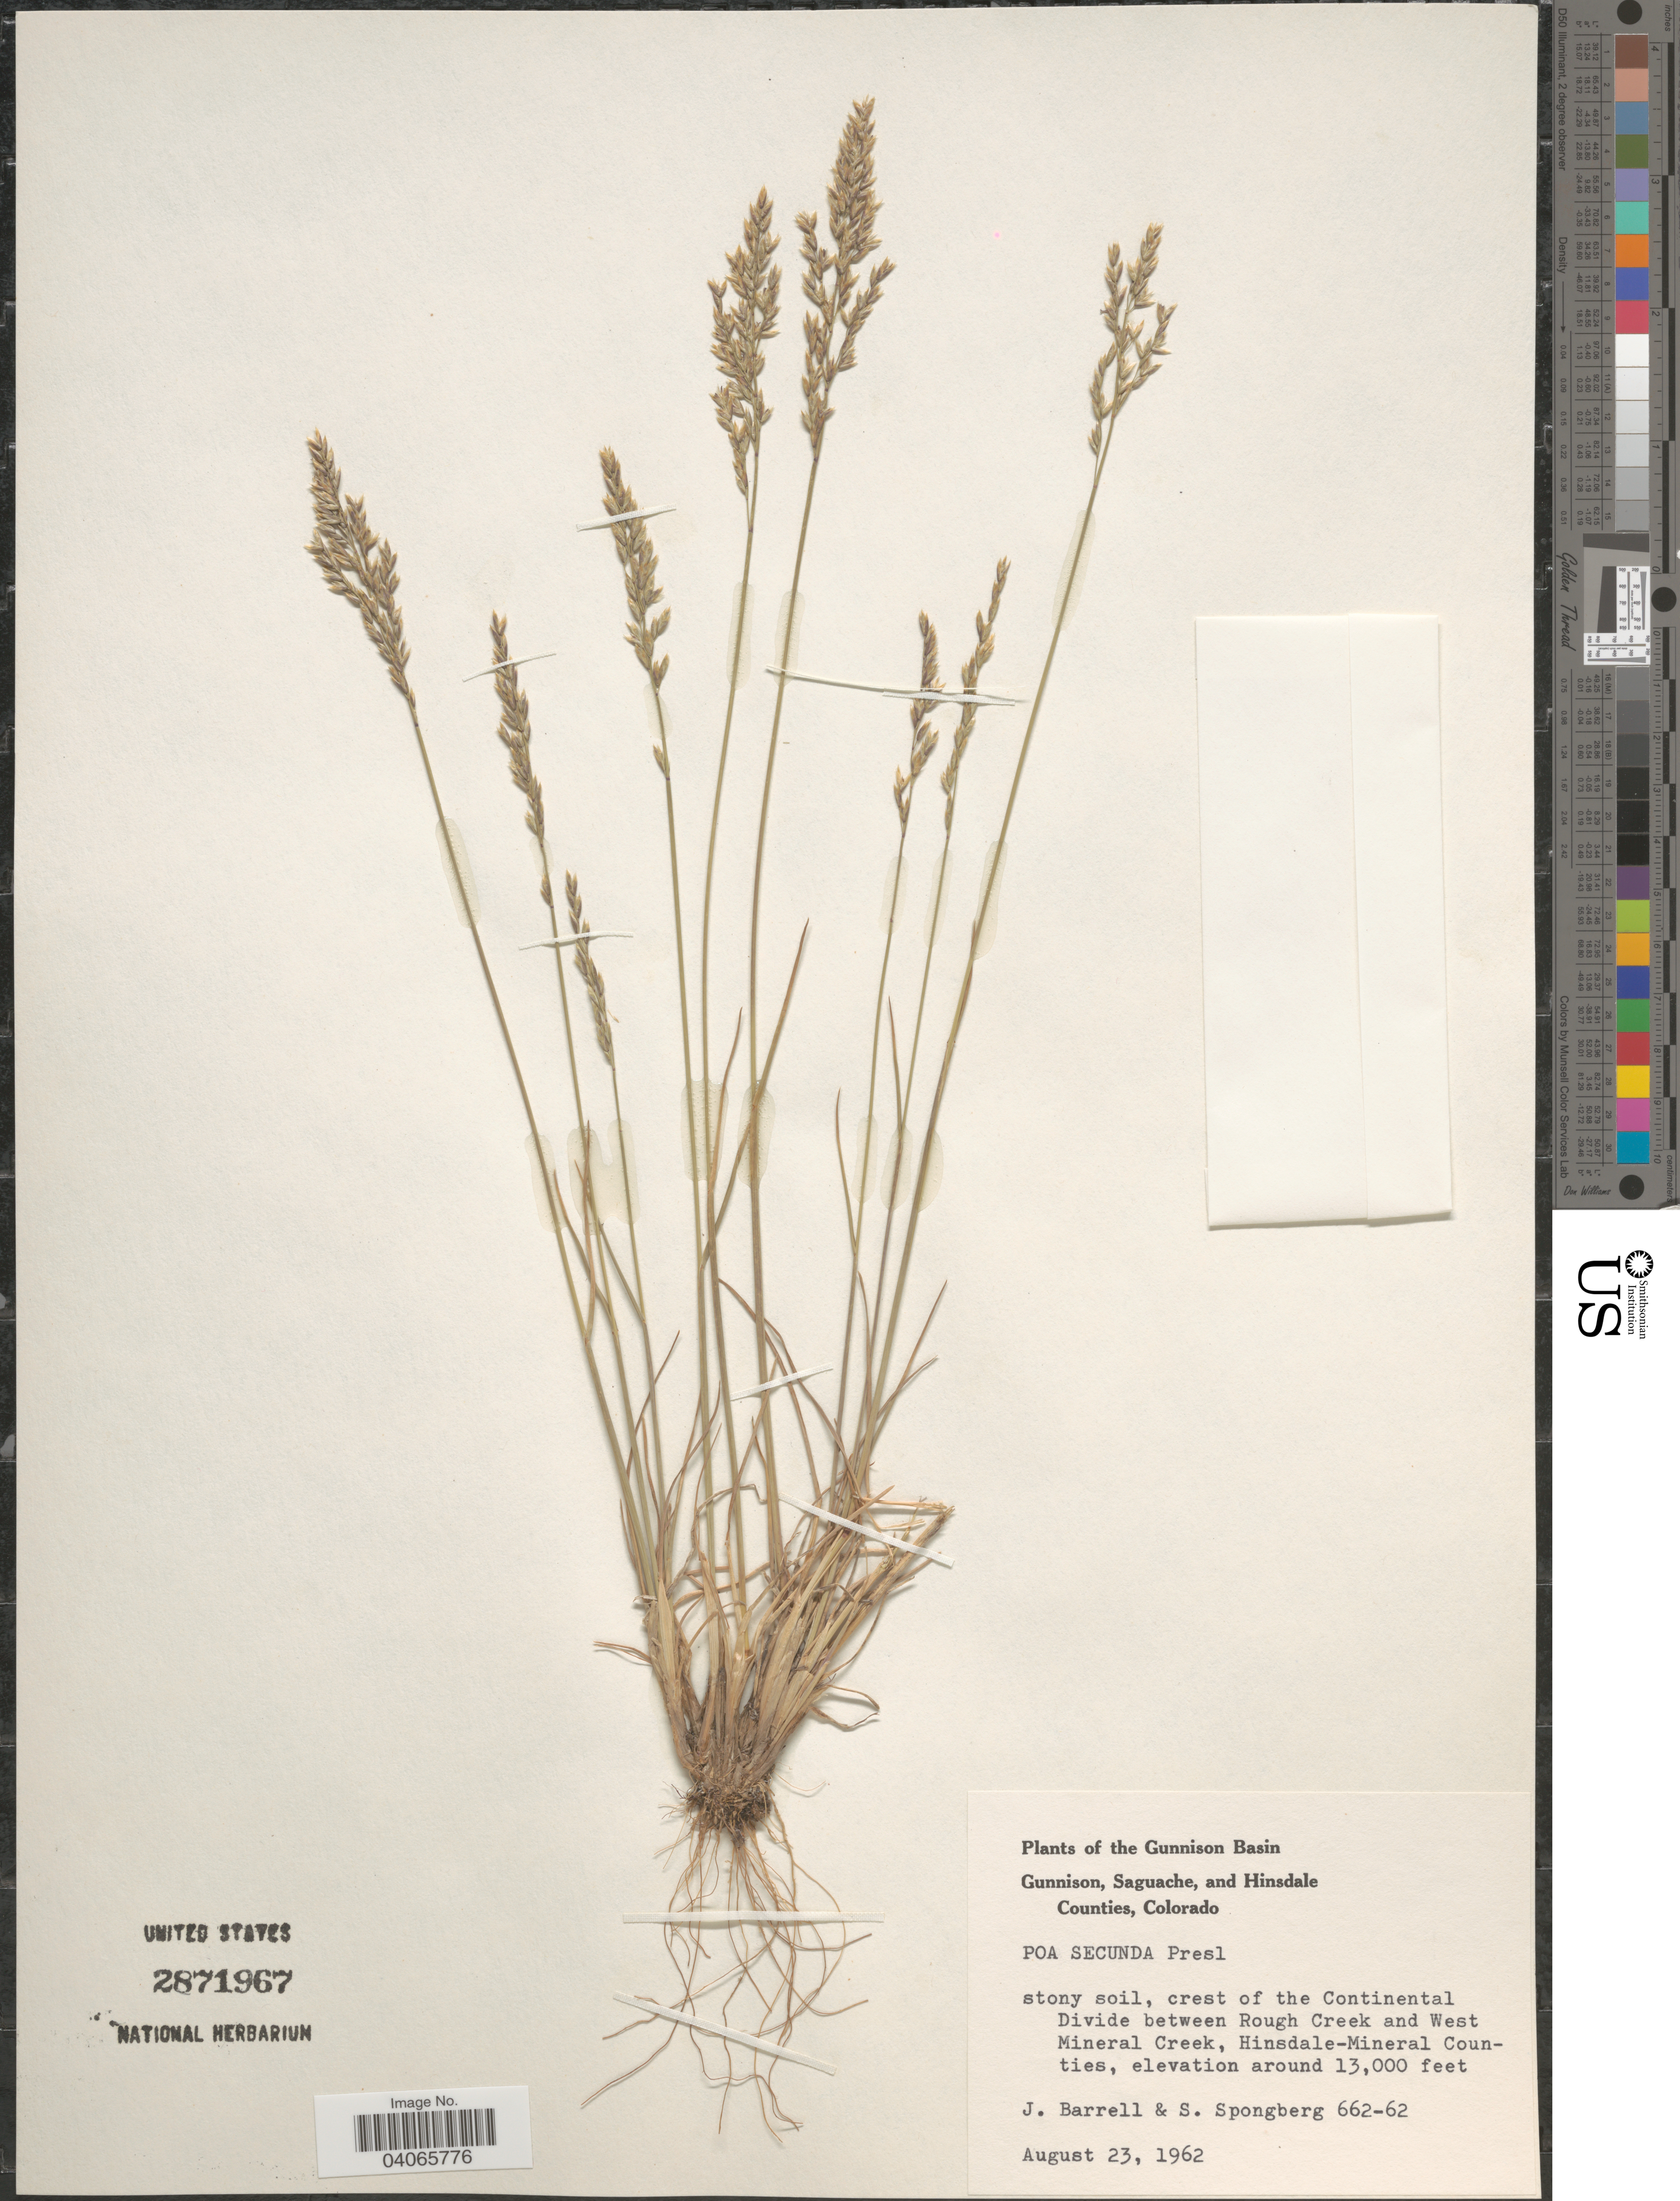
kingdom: Plantae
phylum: Tracheophyta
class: Liliopsida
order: Poales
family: Poaceae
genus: Poa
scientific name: Poa secunda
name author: J. Presl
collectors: J. Barrell & S. A.Spongberg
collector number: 662-62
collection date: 1962-08-23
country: United States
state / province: Colorado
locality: Gunnison Basin. Stony soil, crest of the Continental Divide between Rough Creek and West Mineral Creek, Hinsdale-Mineral Counties.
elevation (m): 3962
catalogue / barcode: US 2871967